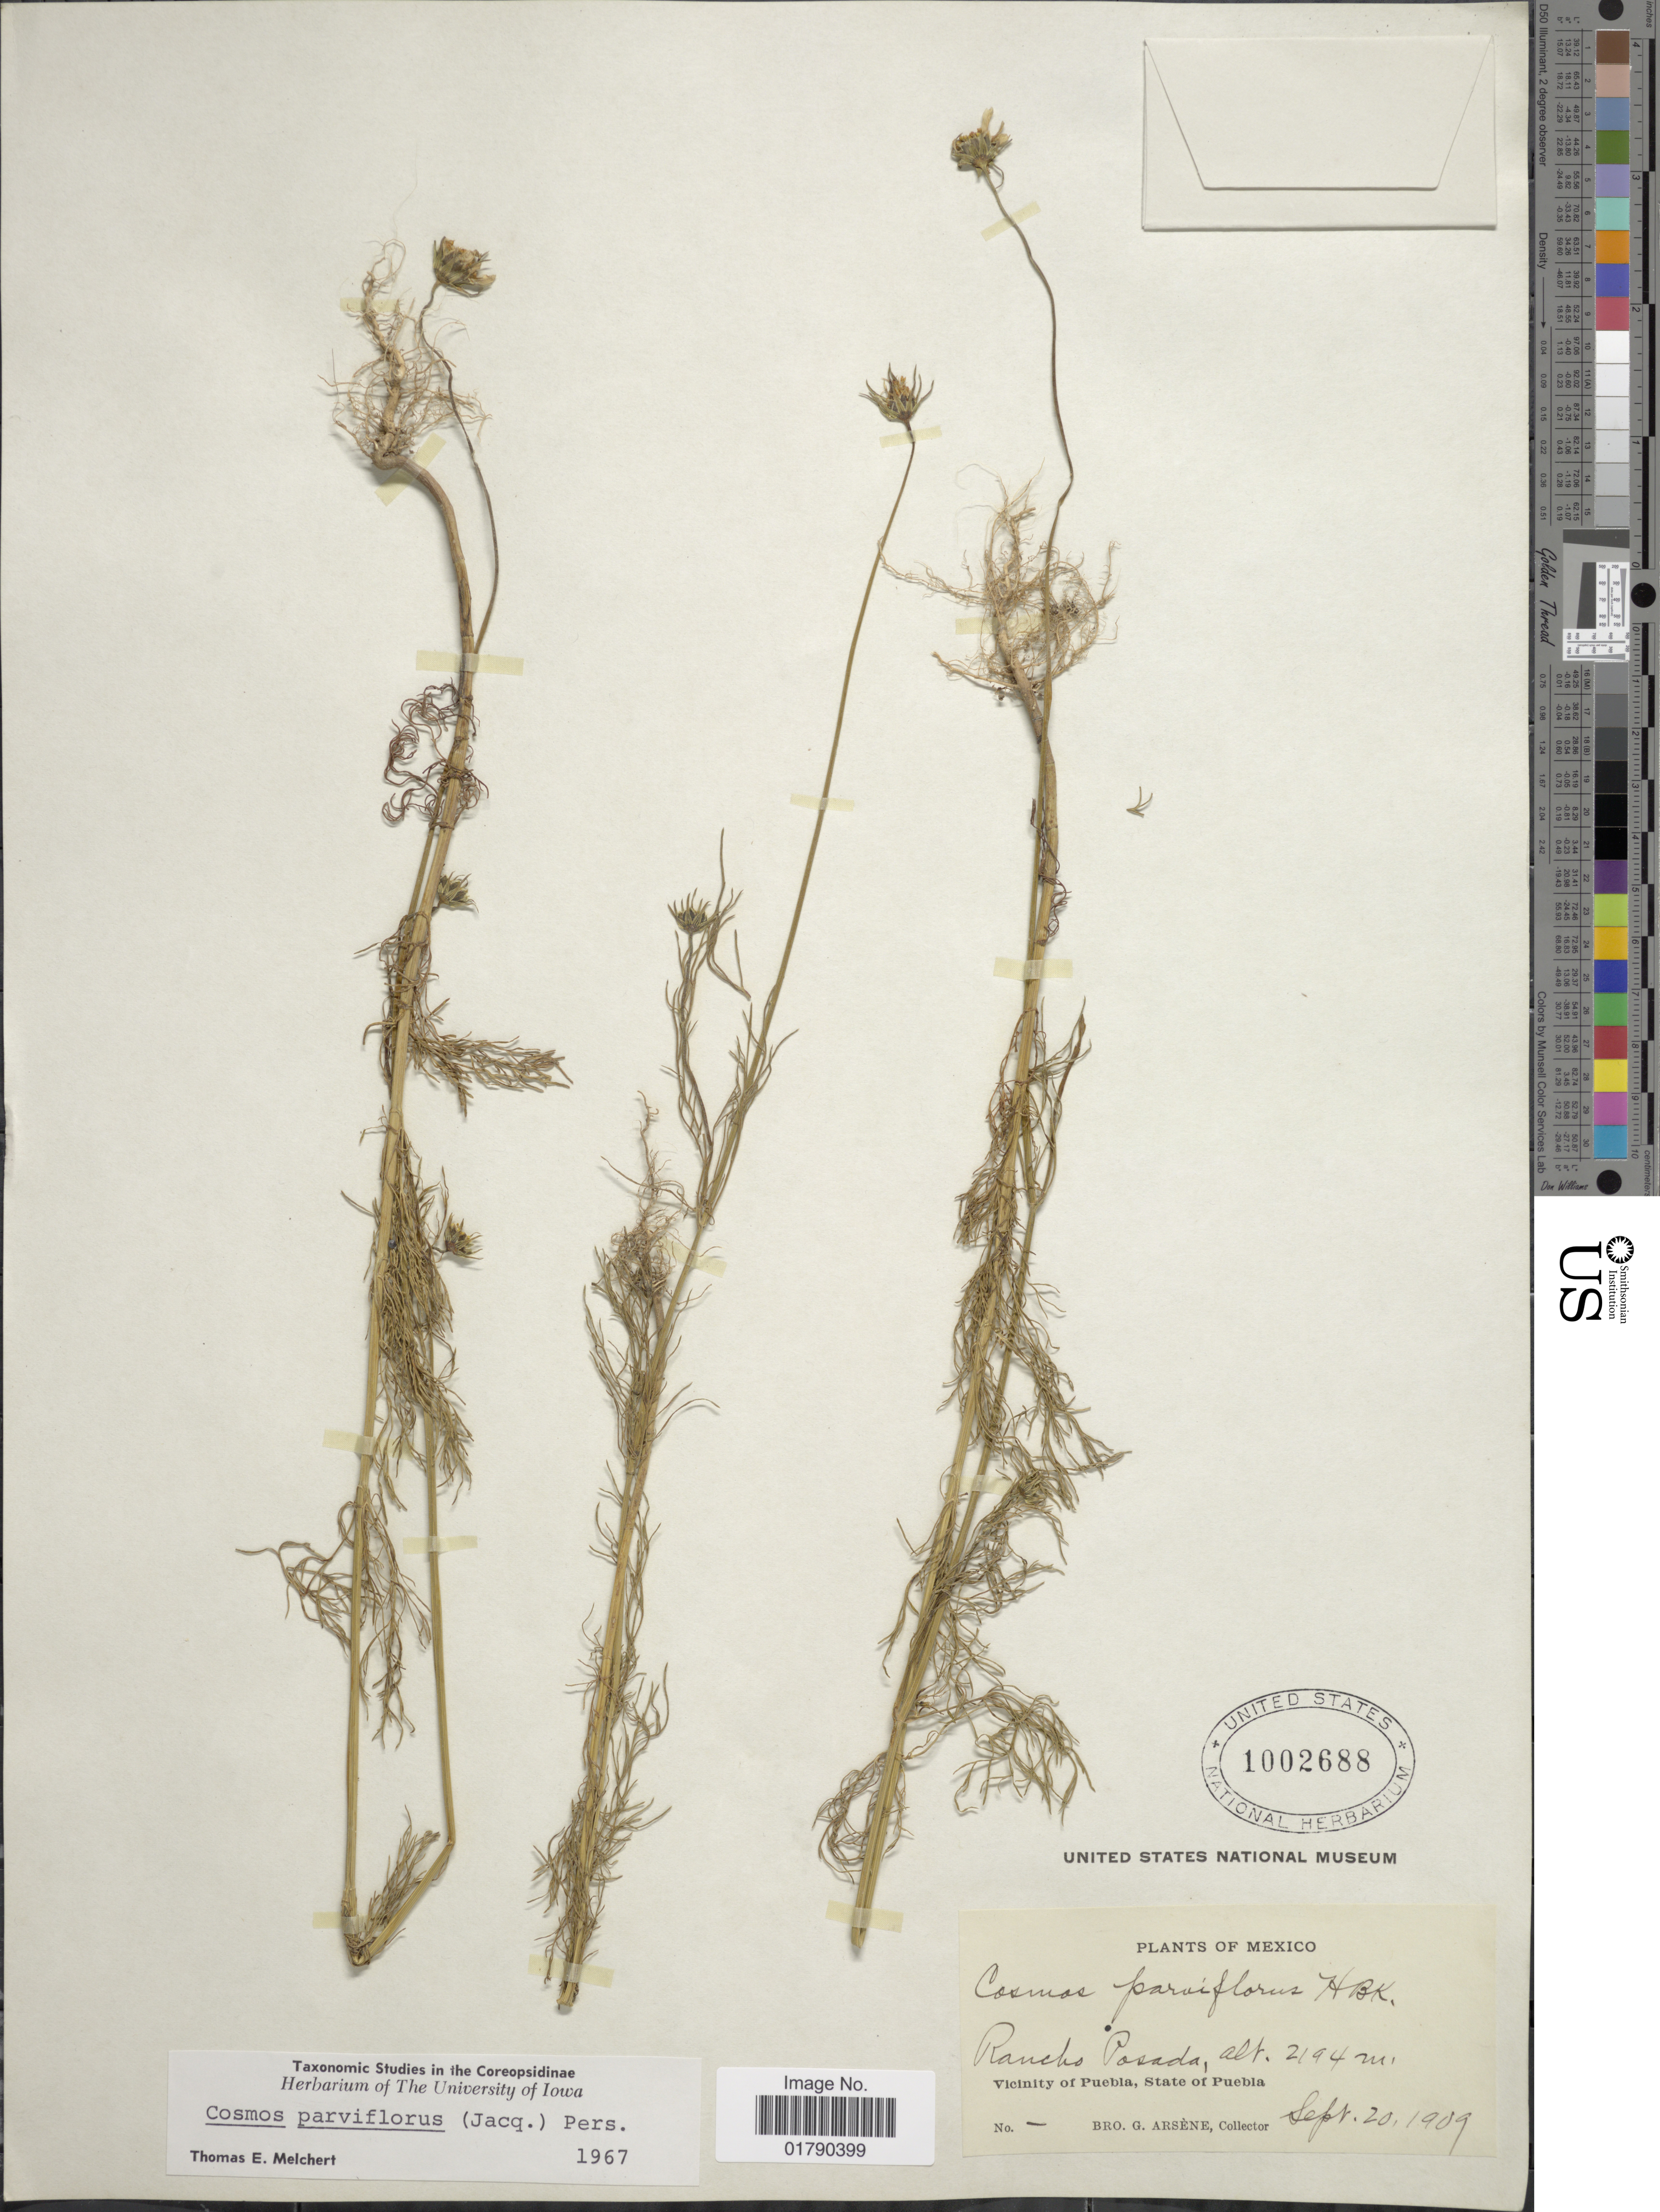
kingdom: Plantae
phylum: Tracheophyta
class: Magnoliopsida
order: Asterales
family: Asteraceae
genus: Cosmos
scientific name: Cosmos parviflorus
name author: (Jacq.) Pers.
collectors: Bro. G. Arsène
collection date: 1909-09-20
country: Mexico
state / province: Puebla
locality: Rancho Posada, Vicinity of Puebla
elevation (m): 2194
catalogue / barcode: US 1002688